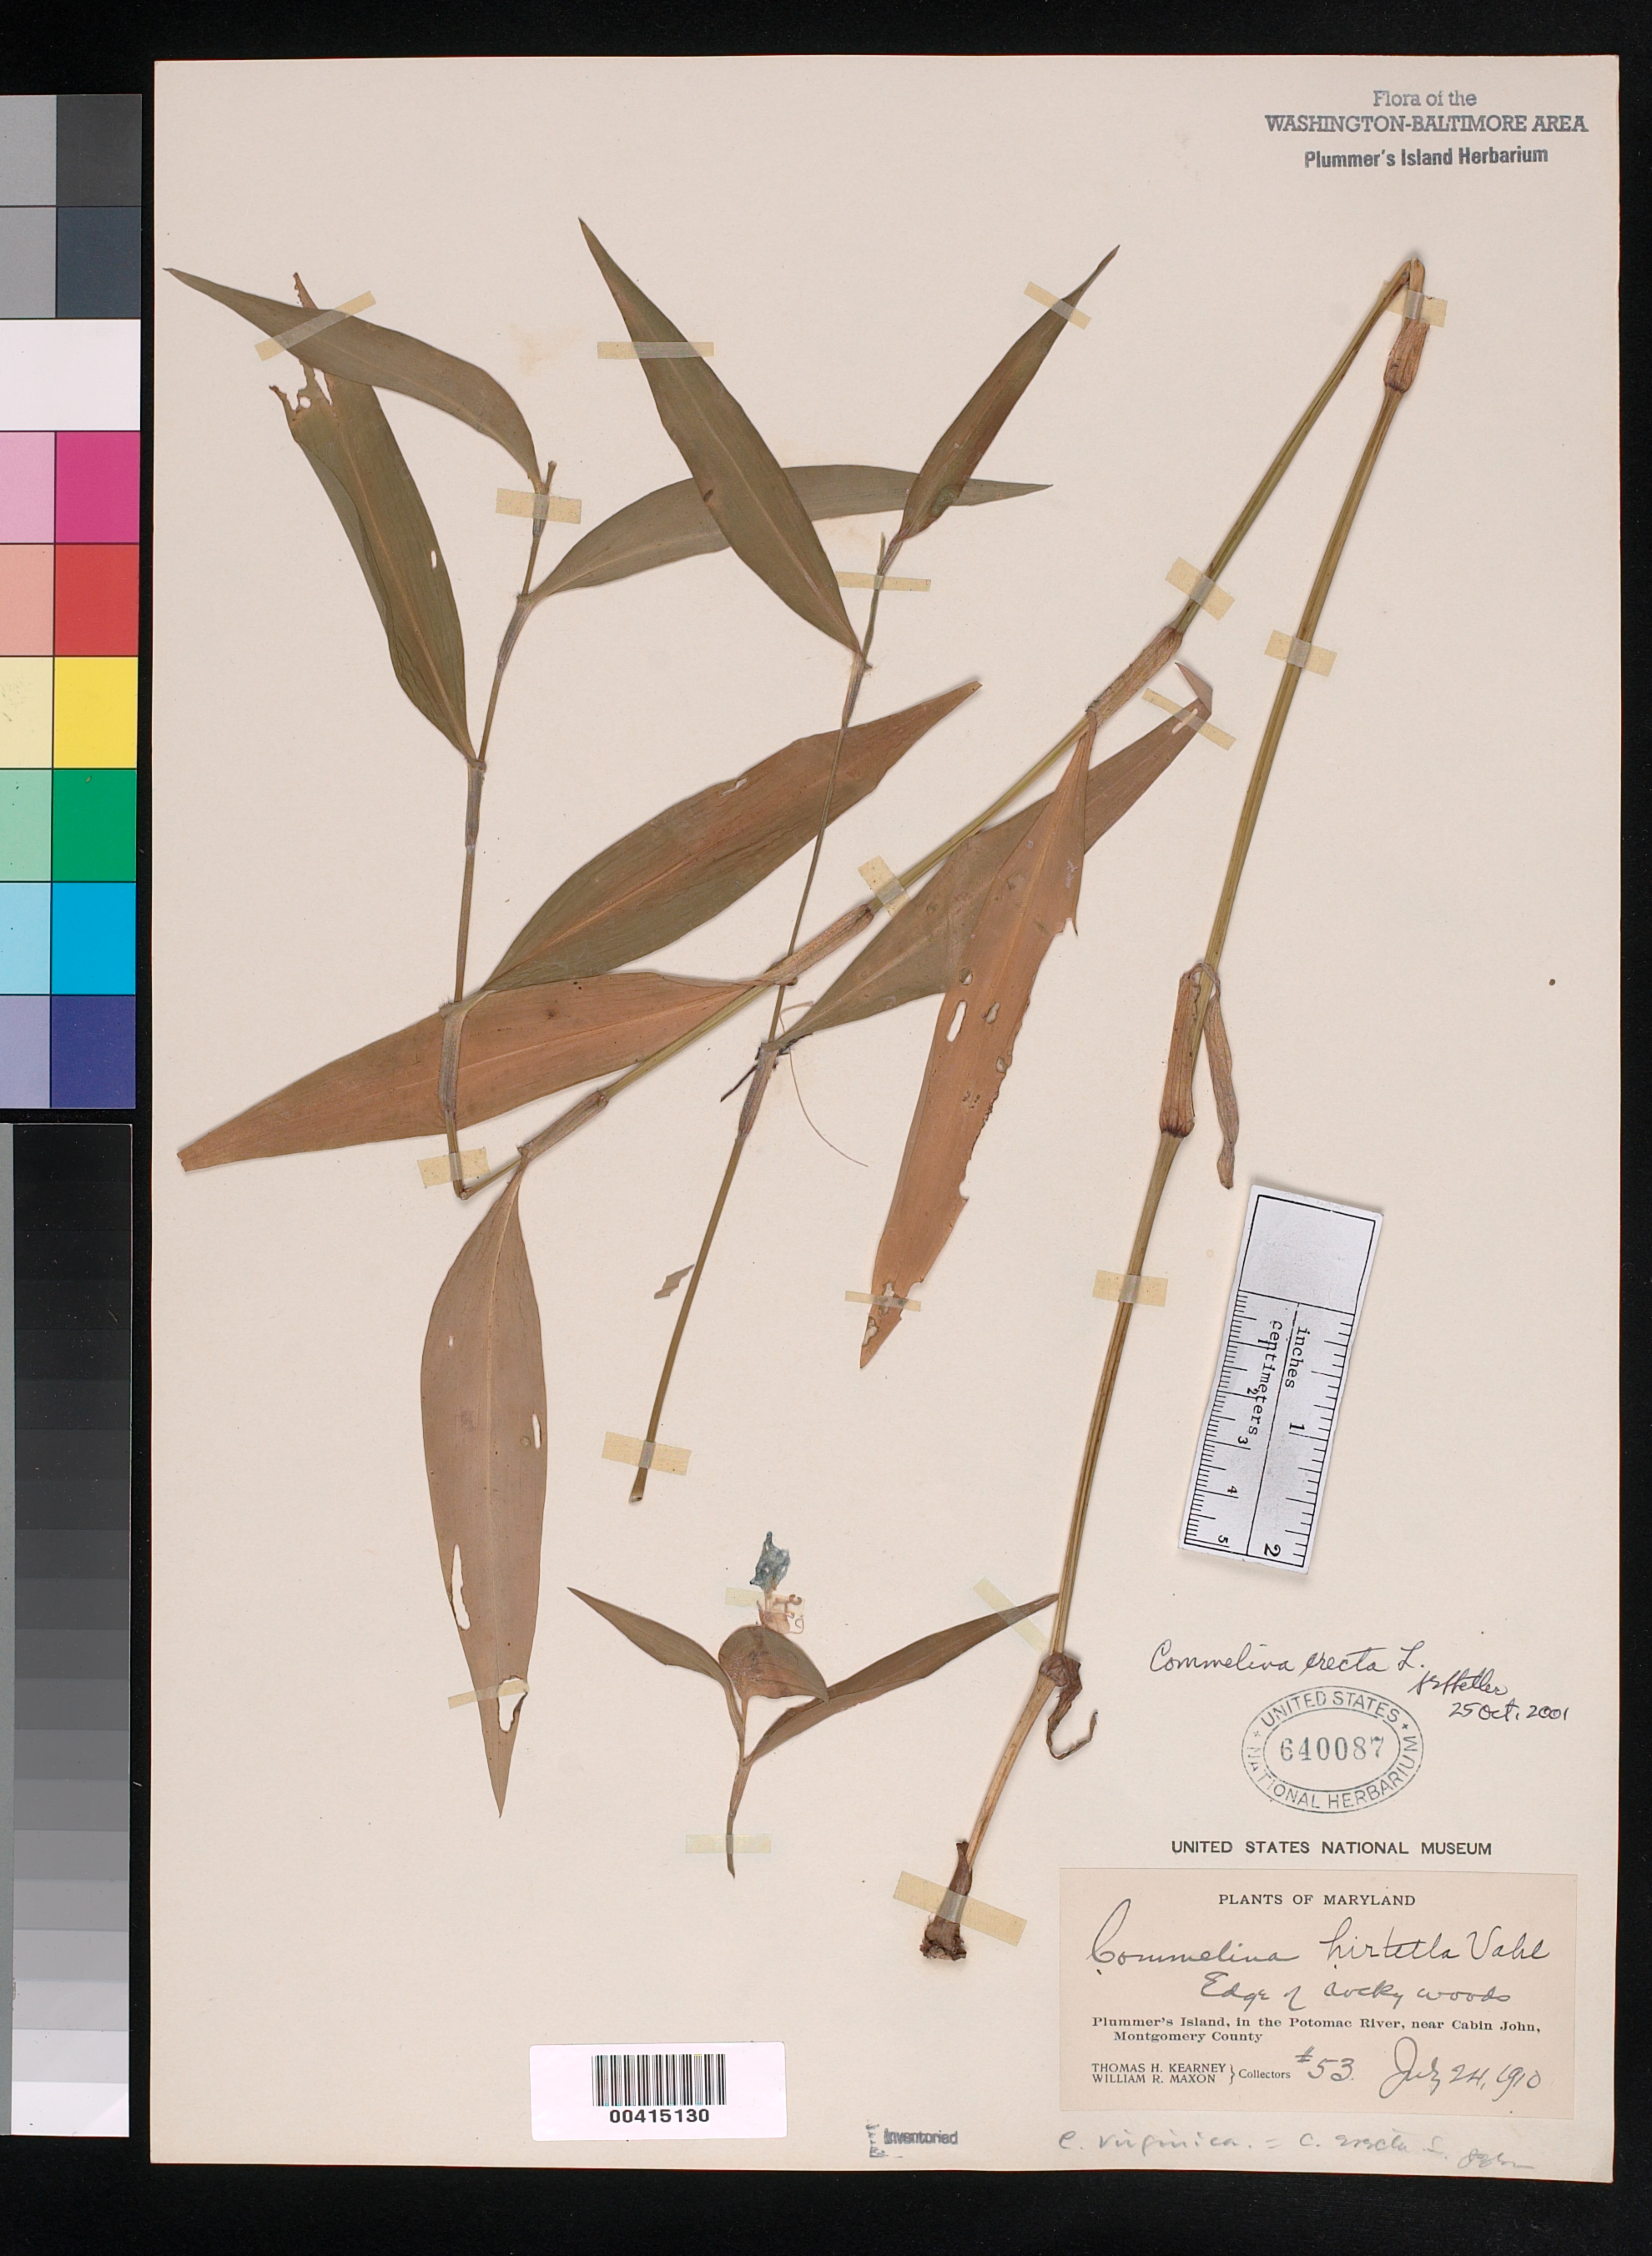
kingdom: Plantae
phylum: Tracheophyta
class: Liliopsida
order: Commelinales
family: Commelinaceae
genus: Commelina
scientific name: Commelina erecta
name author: L.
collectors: T. H. Kearney & W. R. Maxon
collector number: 53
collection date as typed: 24 Jul 1910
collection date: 1910-07-24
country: United States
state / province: Maryland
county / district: Montgomery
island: Plummers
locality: Plummer's Island C. & O. Canal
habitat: Edge of rocky woods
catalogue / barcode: US 640087